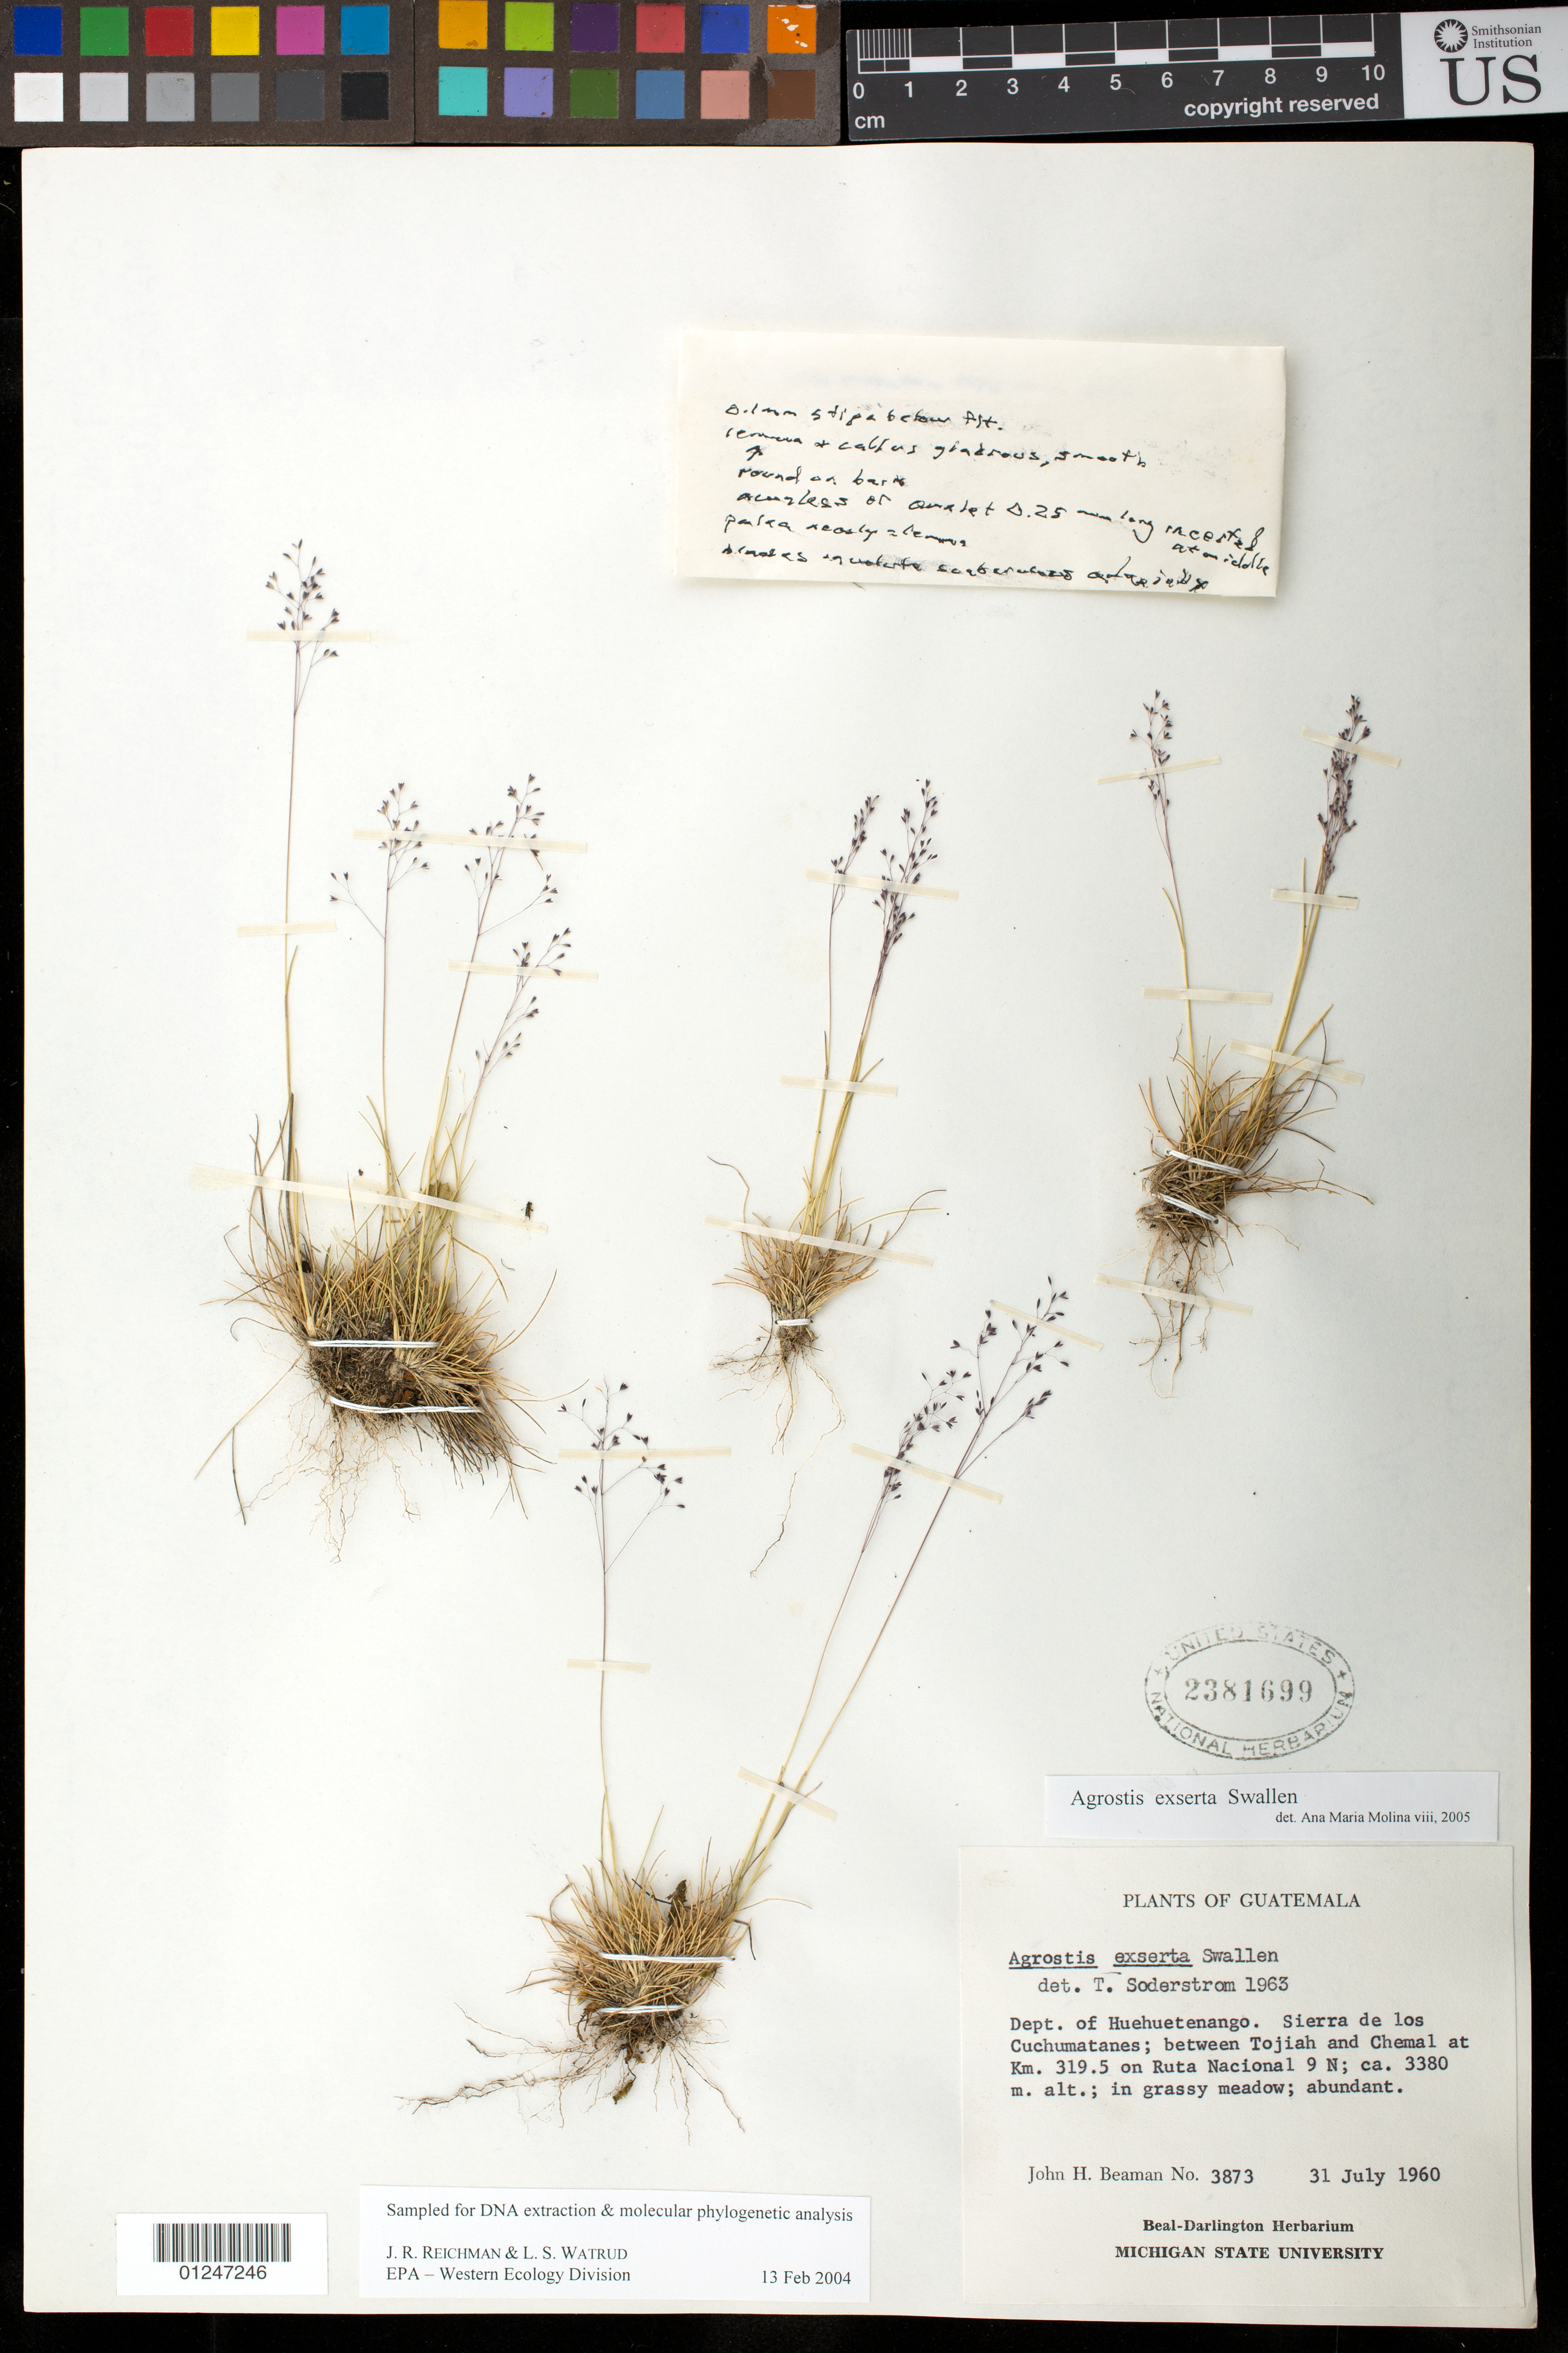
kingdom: Plantae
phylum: Tracheophyta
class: Liliopsida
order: Poales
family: Poaceae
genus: Agrostis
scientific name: Agrostis exserta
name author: Swallen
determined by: Soderstrom, T. R.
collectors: J. H. Beaman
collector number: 3873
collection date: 1960-07-31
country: Guatemala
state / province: Huehuetenango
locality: Dept. Huehuetenango, Sierra de los Cuchumatanes: between Tojiah and Chemal at Km. 319.5 on Ruta Nacional 9 N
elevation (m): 3380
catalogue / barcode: US 2381699